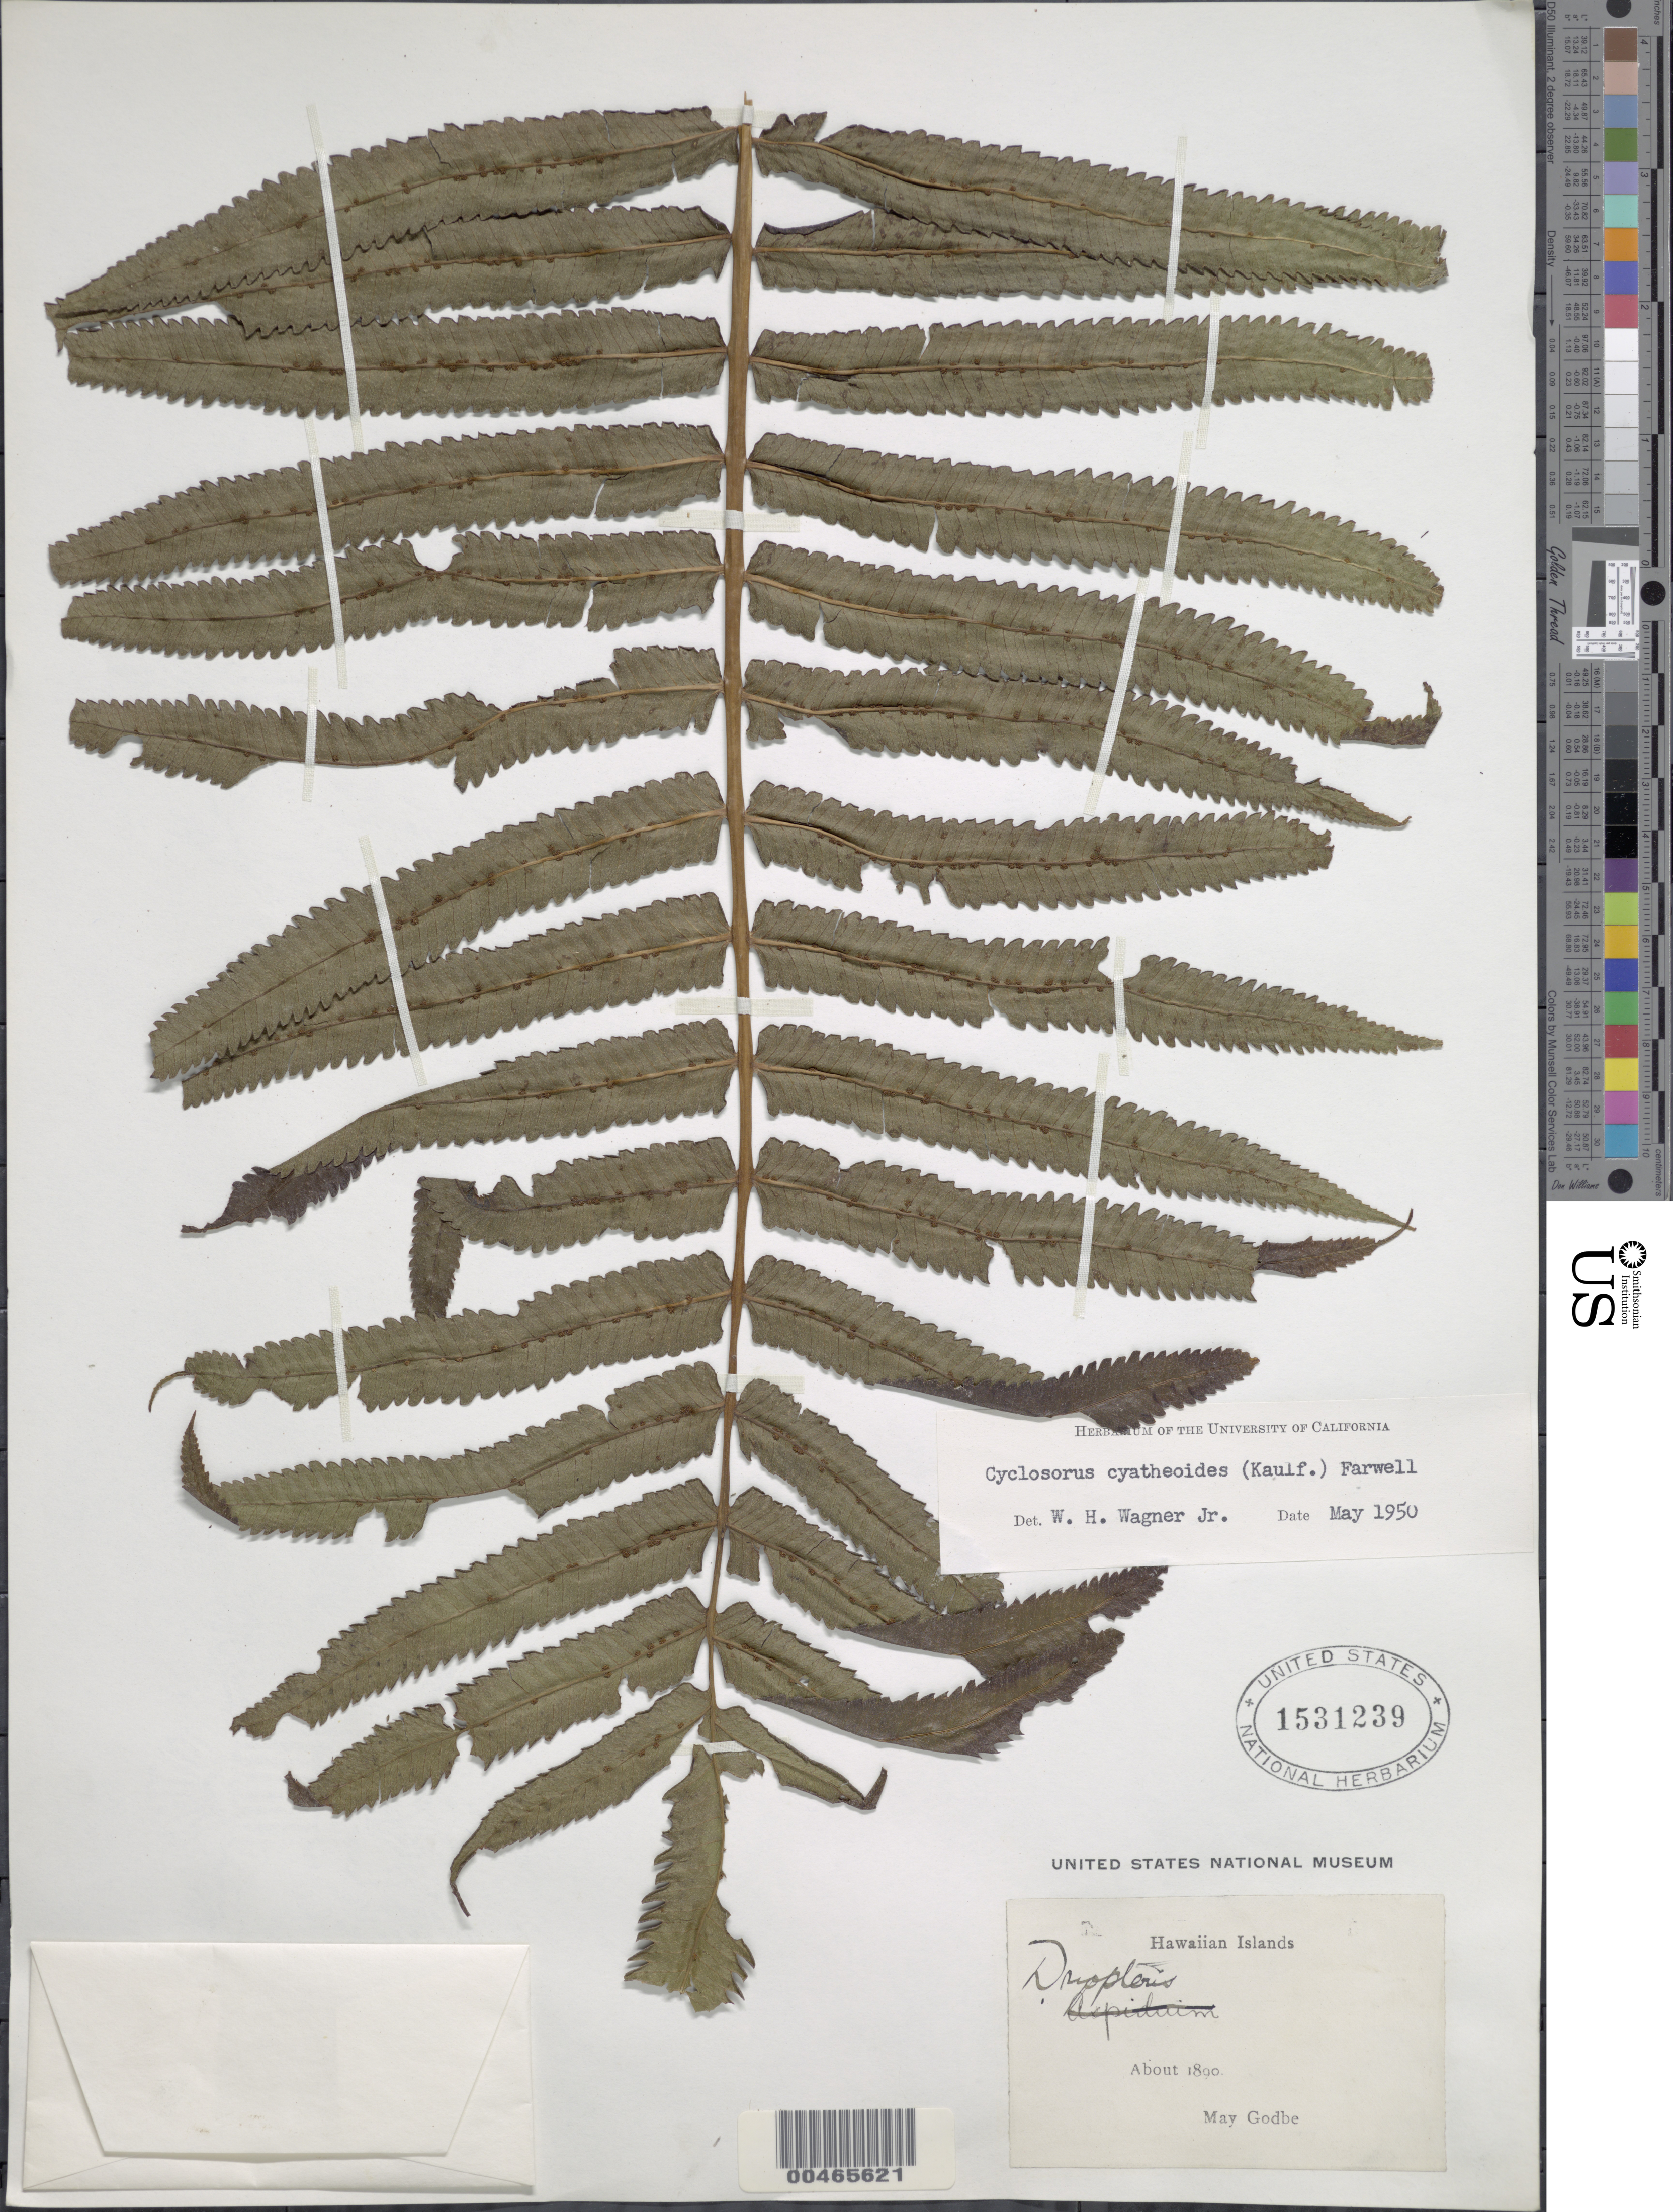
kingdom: Plantae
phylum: Tracheophyta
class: Polypodiopsida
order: Polypodiales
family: Thelypteridaceae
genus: Christella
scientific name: Christella cyatheoides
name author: (Kaulf.) Holttum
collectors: M. Godbe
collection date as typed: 1890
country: United States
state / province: Hawaii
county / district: Kauai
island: Kaua'i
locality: Hawaiian Islands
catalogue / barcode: US 1531239